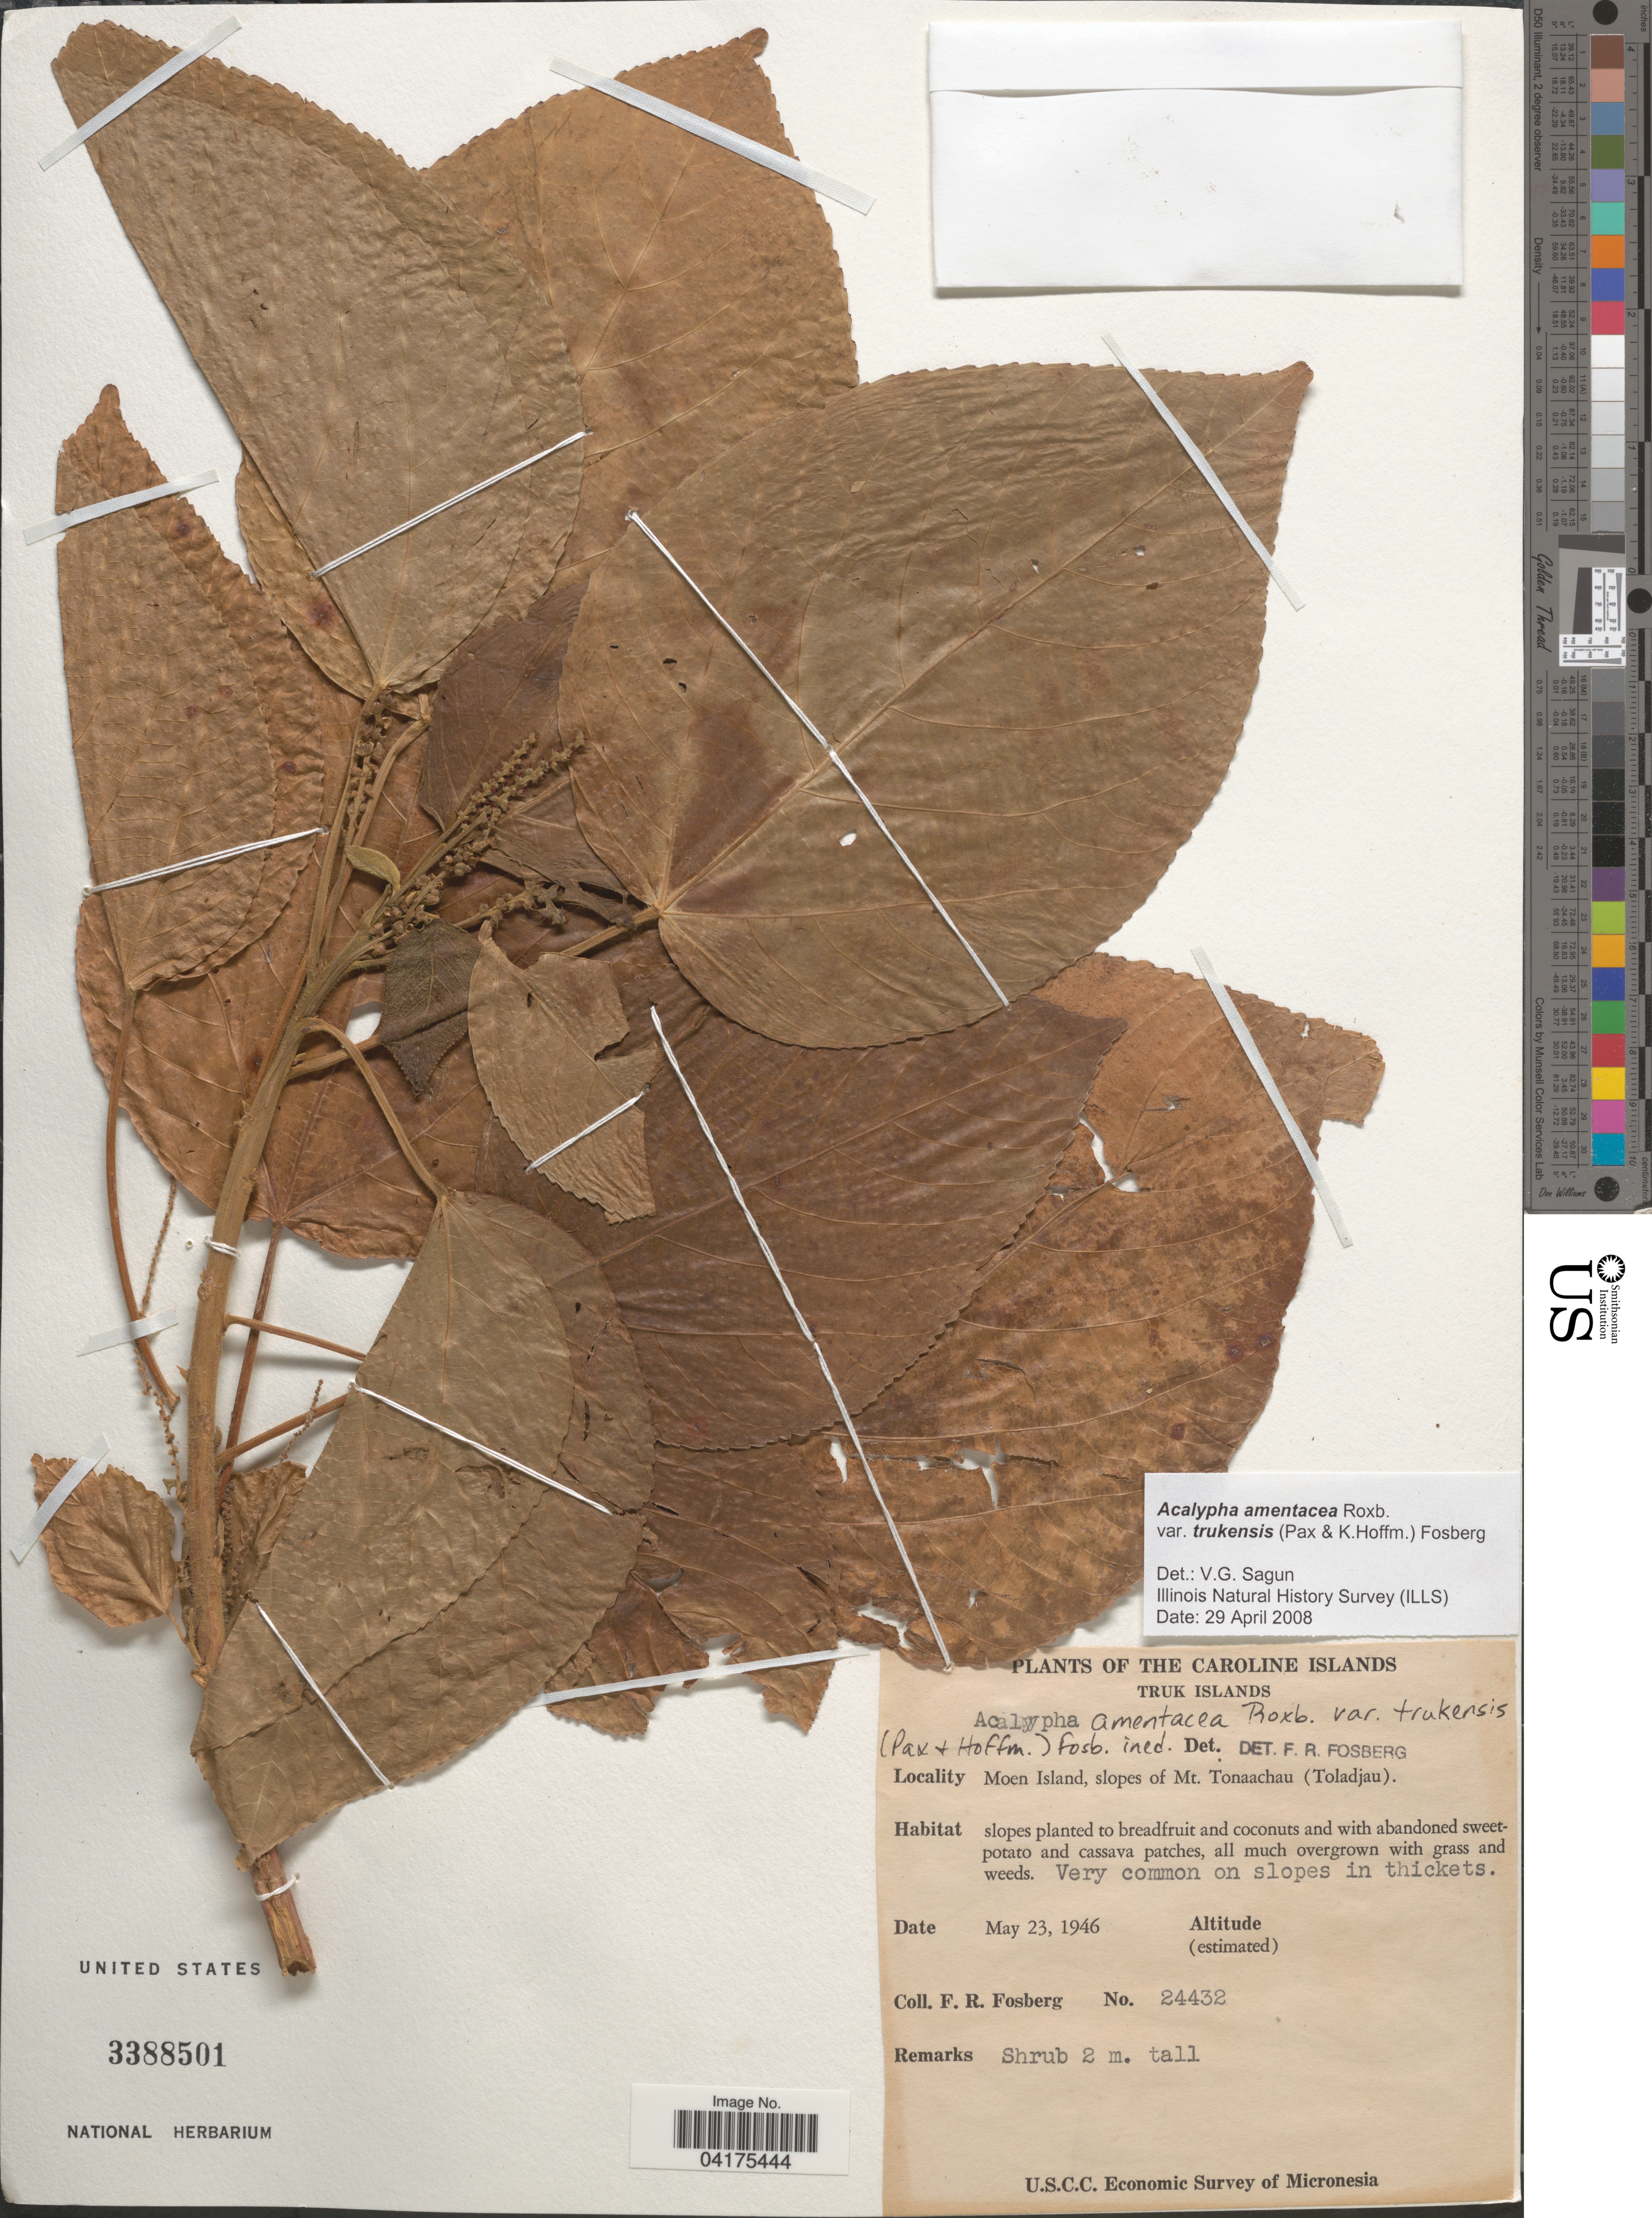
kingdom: Plantae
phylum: Tracheophyta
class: Magnoliopsida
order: Malpighiales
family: Euphorbiaceae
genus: Acalypha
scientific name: Acalypha amentacea var. trukensis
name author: (Pax & Hoffm.) Fosberg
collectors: F. R. Fosberg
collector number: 24432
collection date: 1946-05-23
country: Micronesia, Federated States of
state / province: Truk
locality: The Caroline Islands. Moen Island, slopes of Mt. Tonaachau (Toladjau). U.S.C.C. Economic Survey of Micronesia.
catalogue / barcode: US 3388501